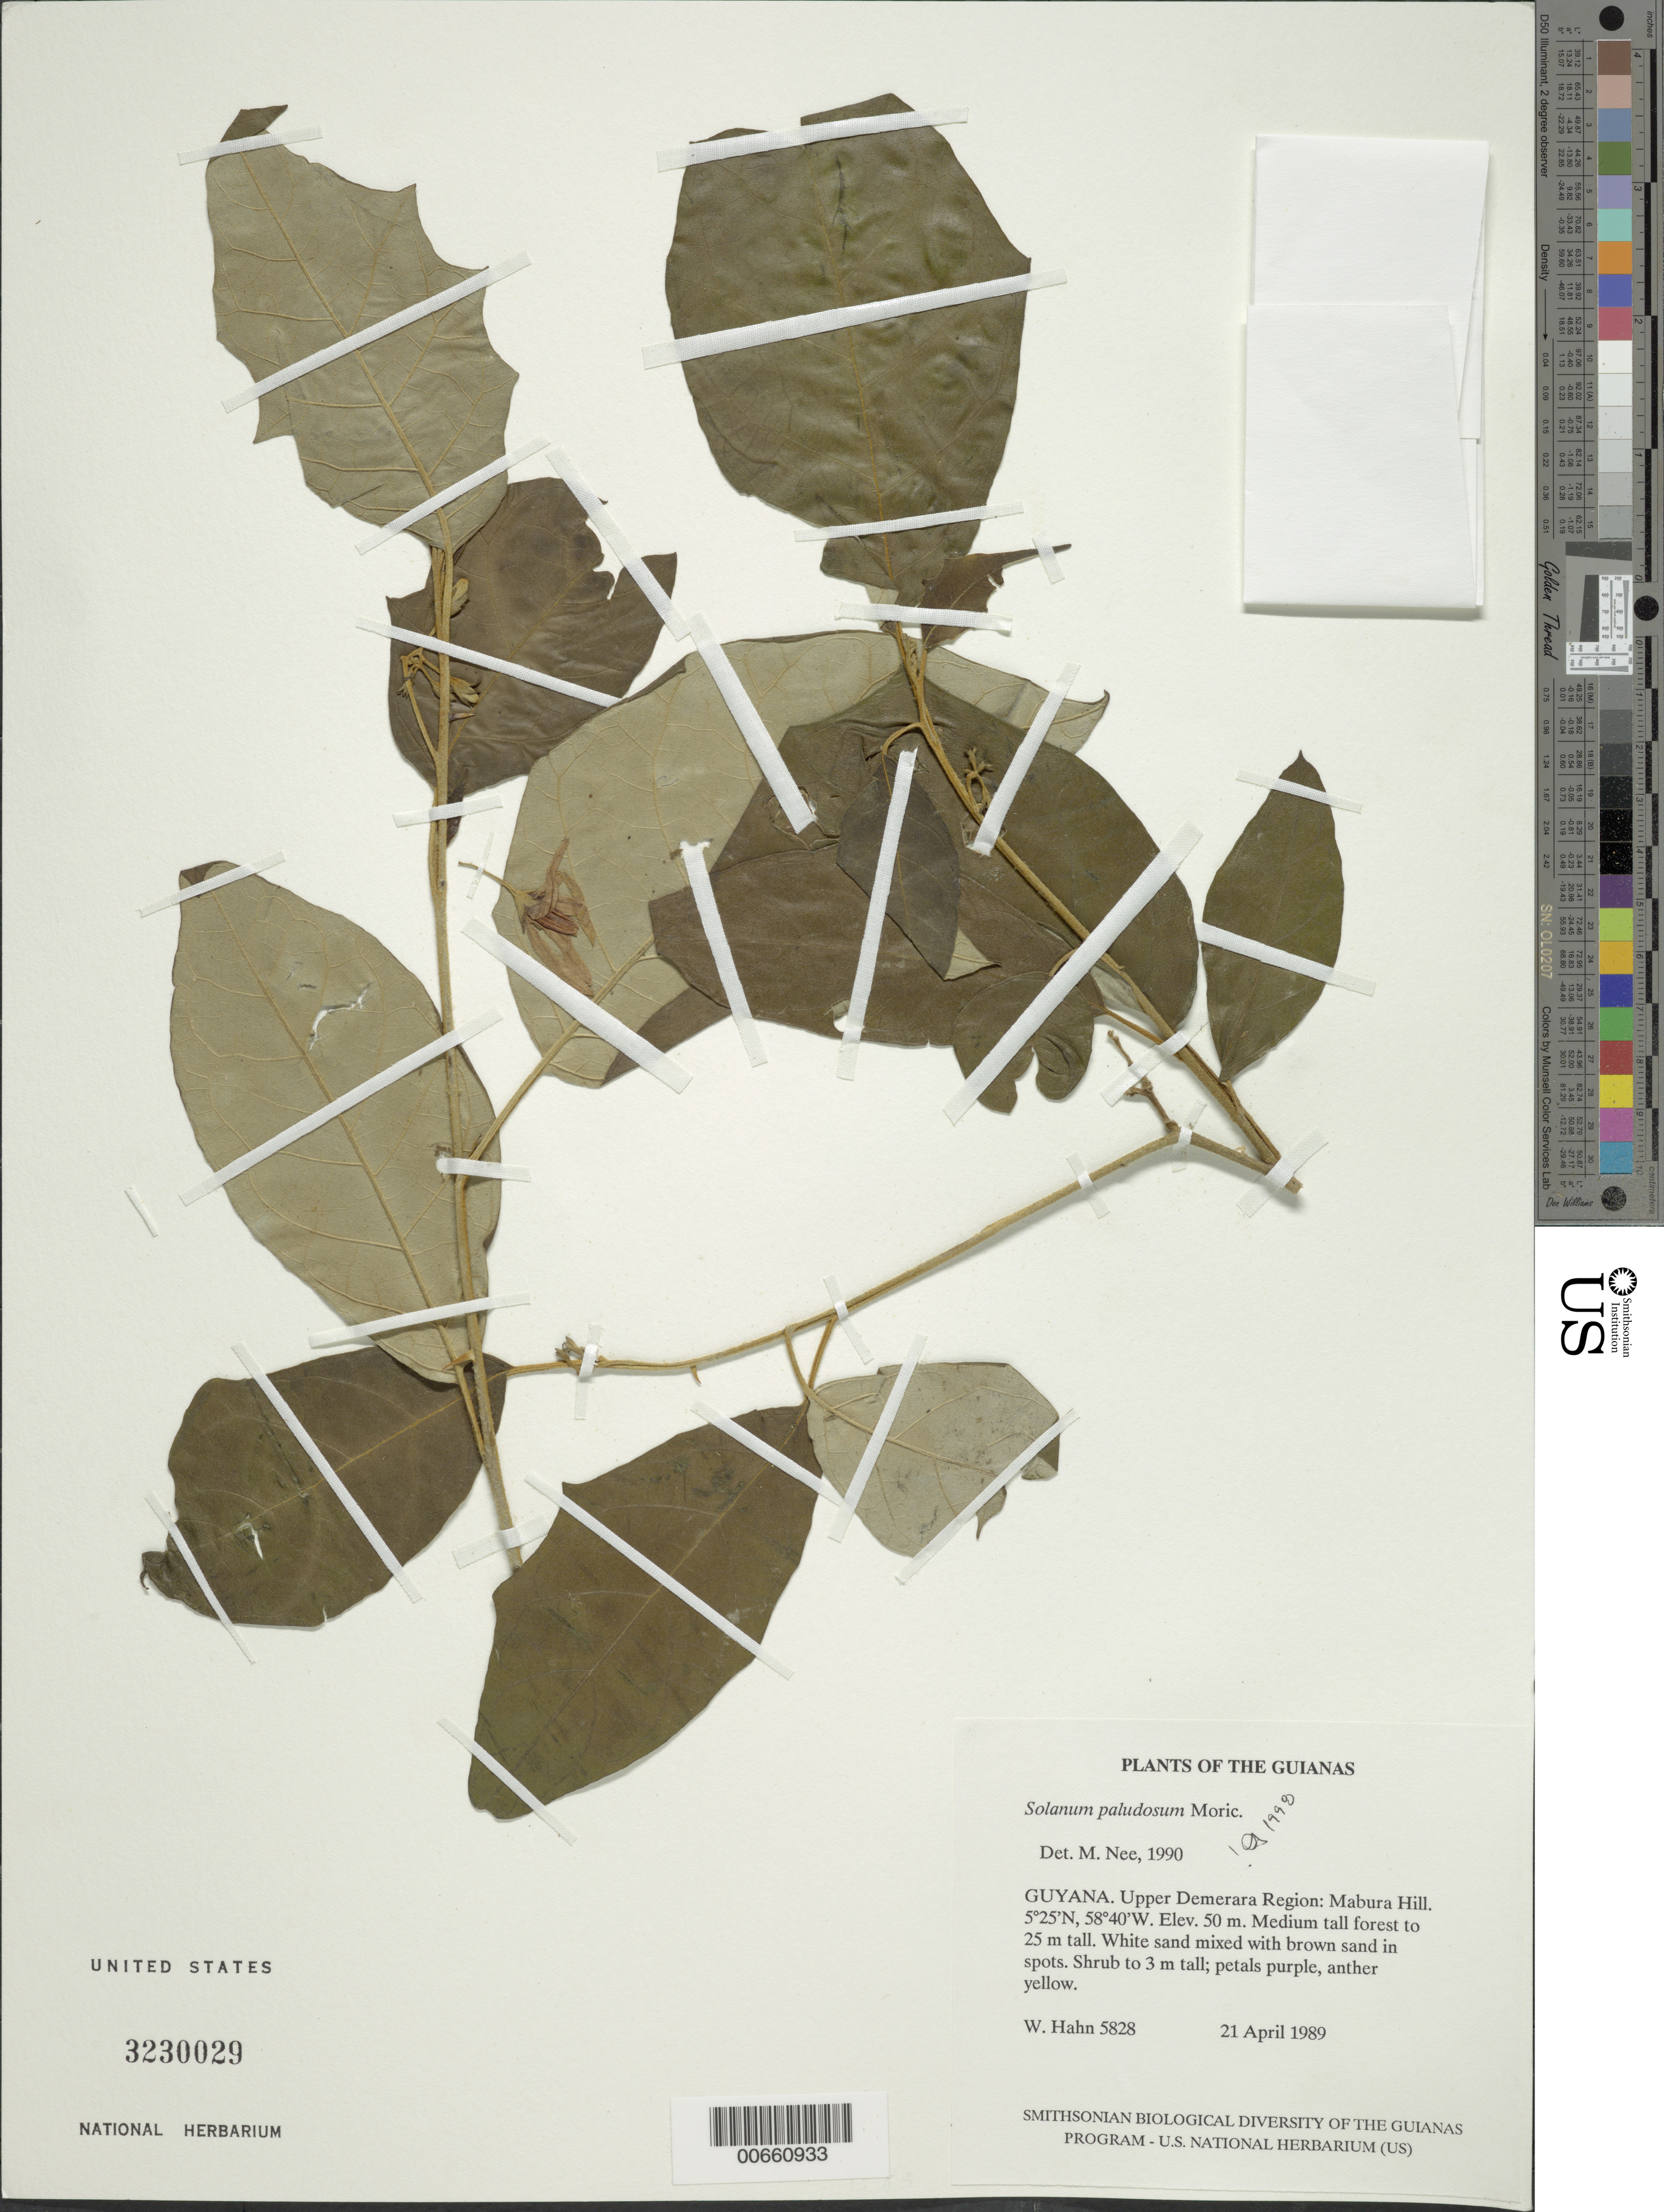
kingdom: Plantae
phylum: Tracheophyta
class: Magnoliopsida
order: Solanales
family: Solanaceae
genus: Solanum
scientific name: Solanum paludosum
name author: Moric.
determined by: Nee, Michael H.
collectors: W. Hahn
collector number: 5828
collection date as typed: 4 Apr 1989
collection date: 1989-04-04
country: Guyana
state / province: U. Demerara-Berbice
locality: Mabura Hill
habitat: Medium tall forest to 25 m tall. White sand mixed with brown sand in spots.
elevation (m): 50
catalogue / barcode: US 3230029